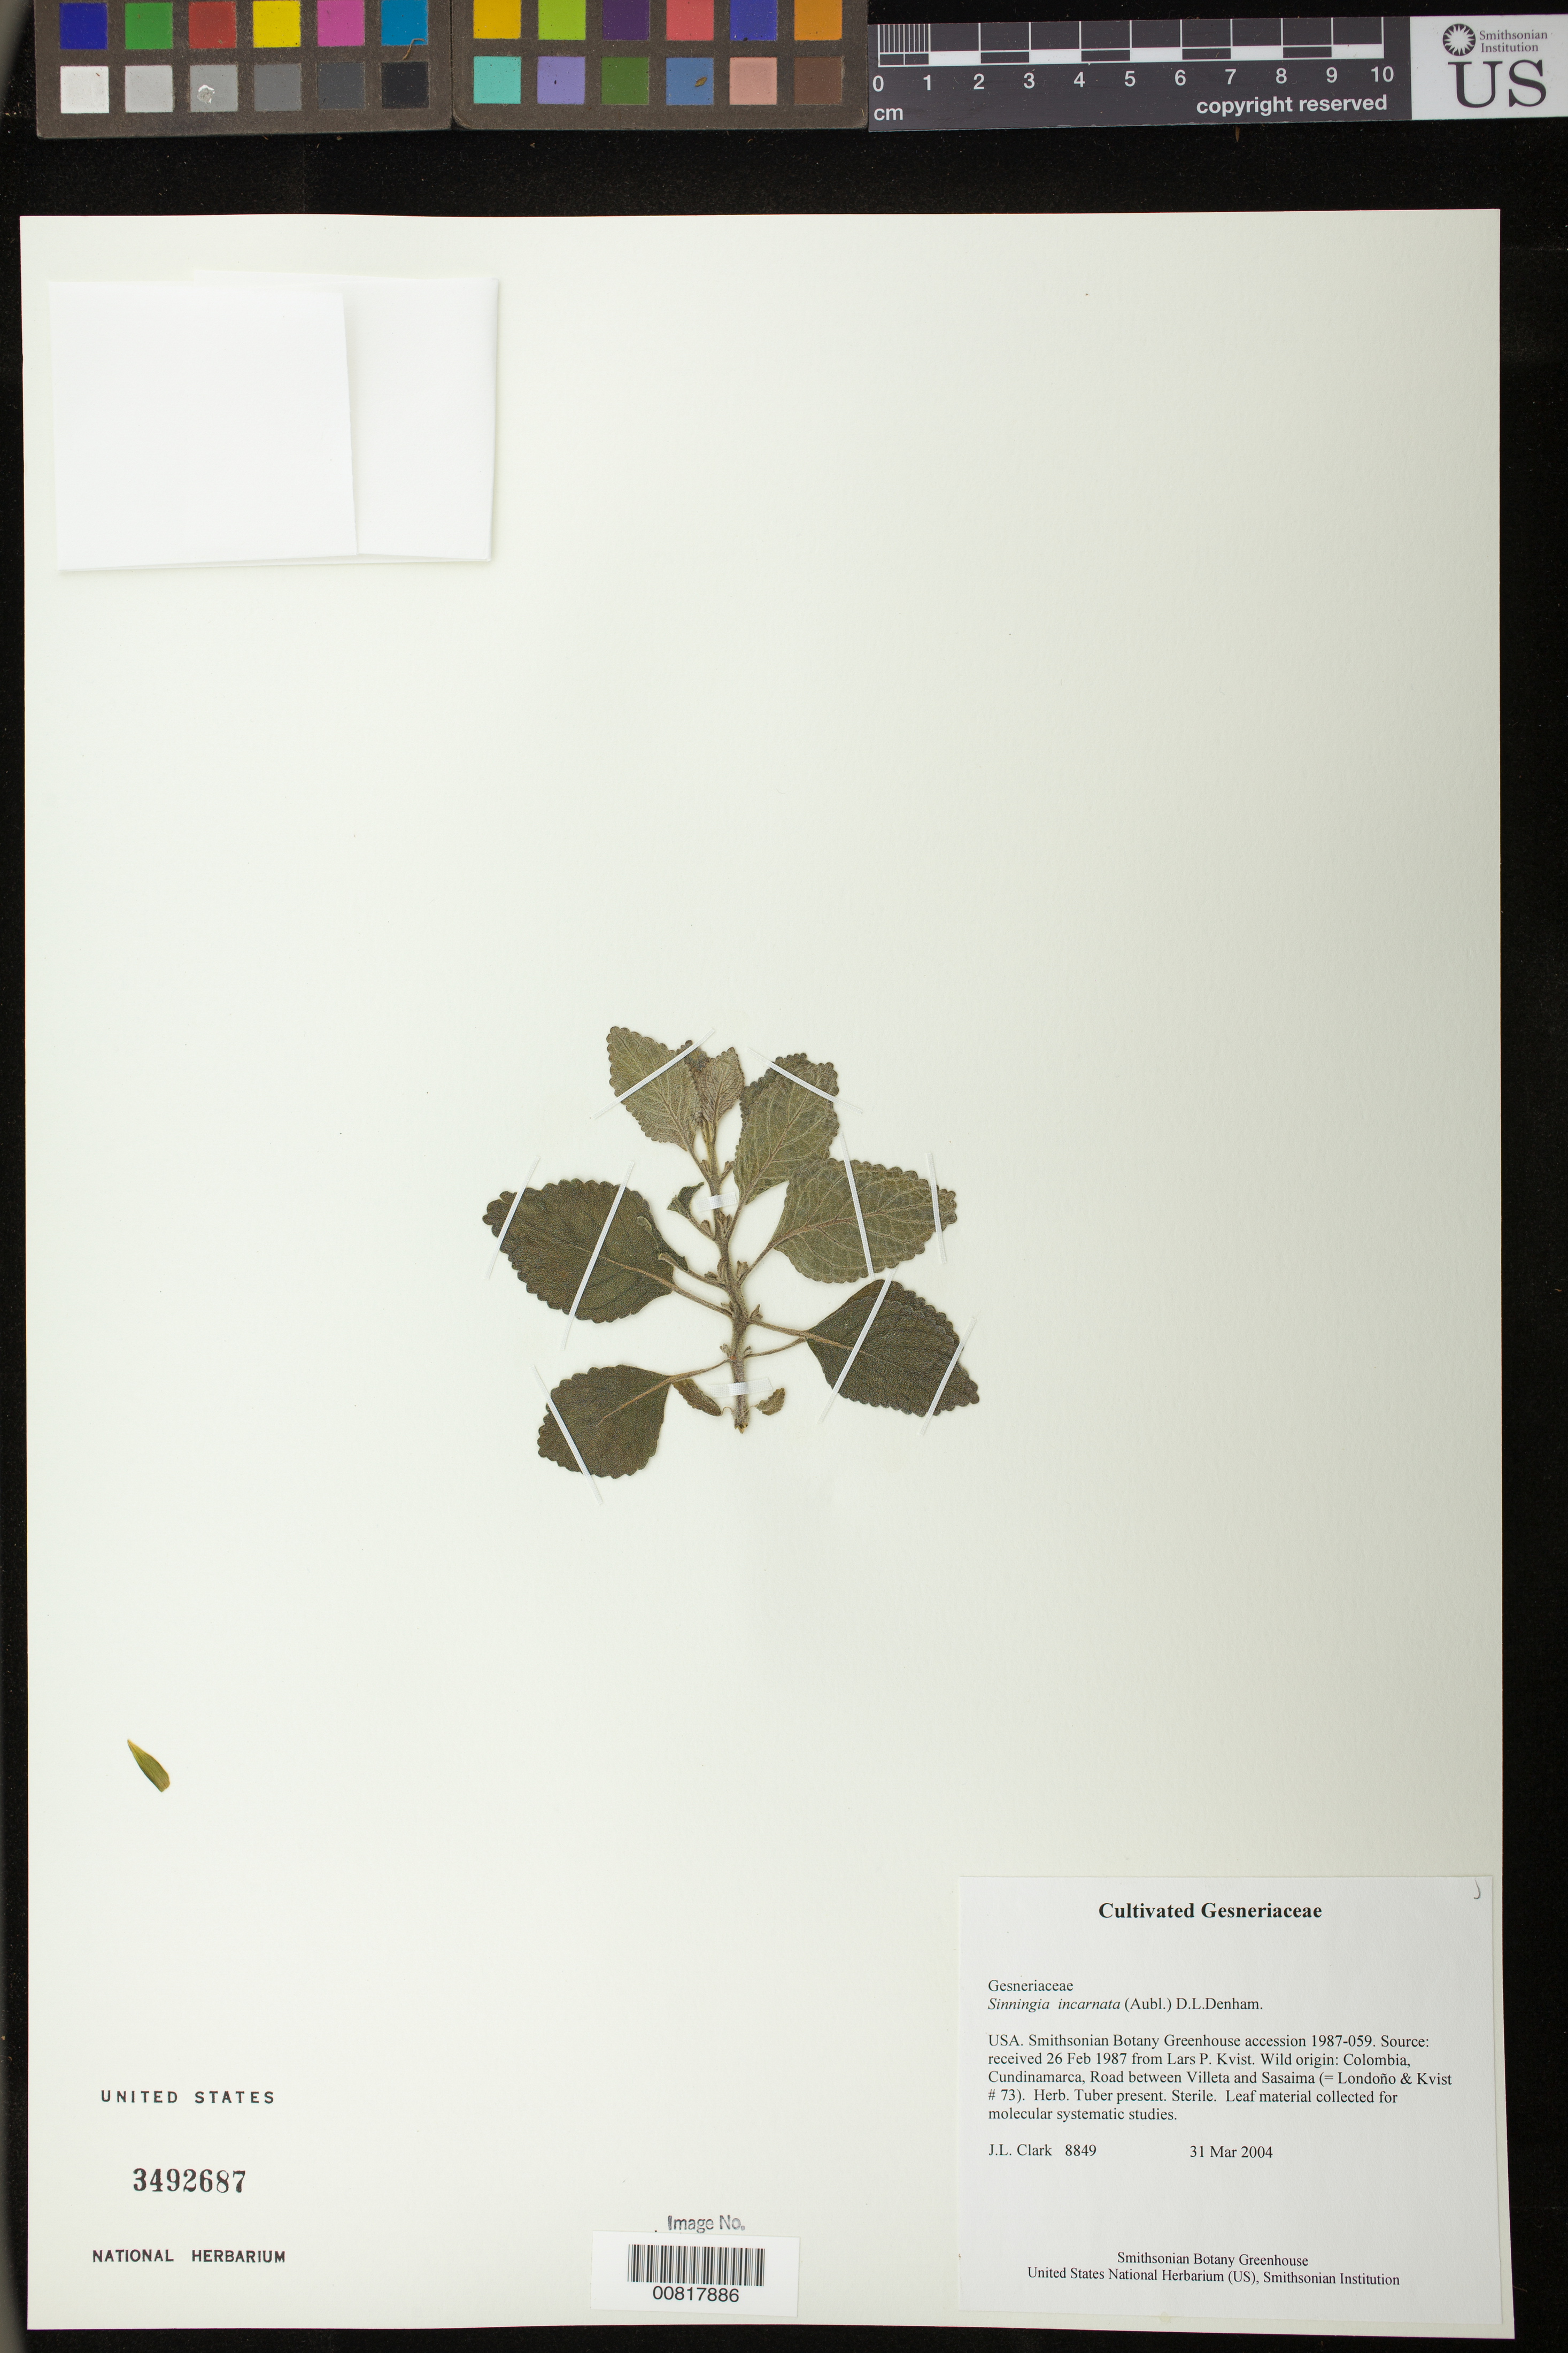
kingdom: Plantae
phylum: Tracheophyta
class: Magnoliopsida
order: Lamiales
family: Gesneriaceae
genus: Sinningia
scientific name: Sinningia incarnata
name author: (Aubl.) D.L. Denham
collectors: J. L. Clark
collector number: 8849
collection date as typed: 31 Mar 2004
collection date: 2004-03-31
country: United States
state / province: District of Columbia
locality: Botany Research Greenhouses, Smithsonian Institution, Washington, DC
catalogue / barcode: US 3492687